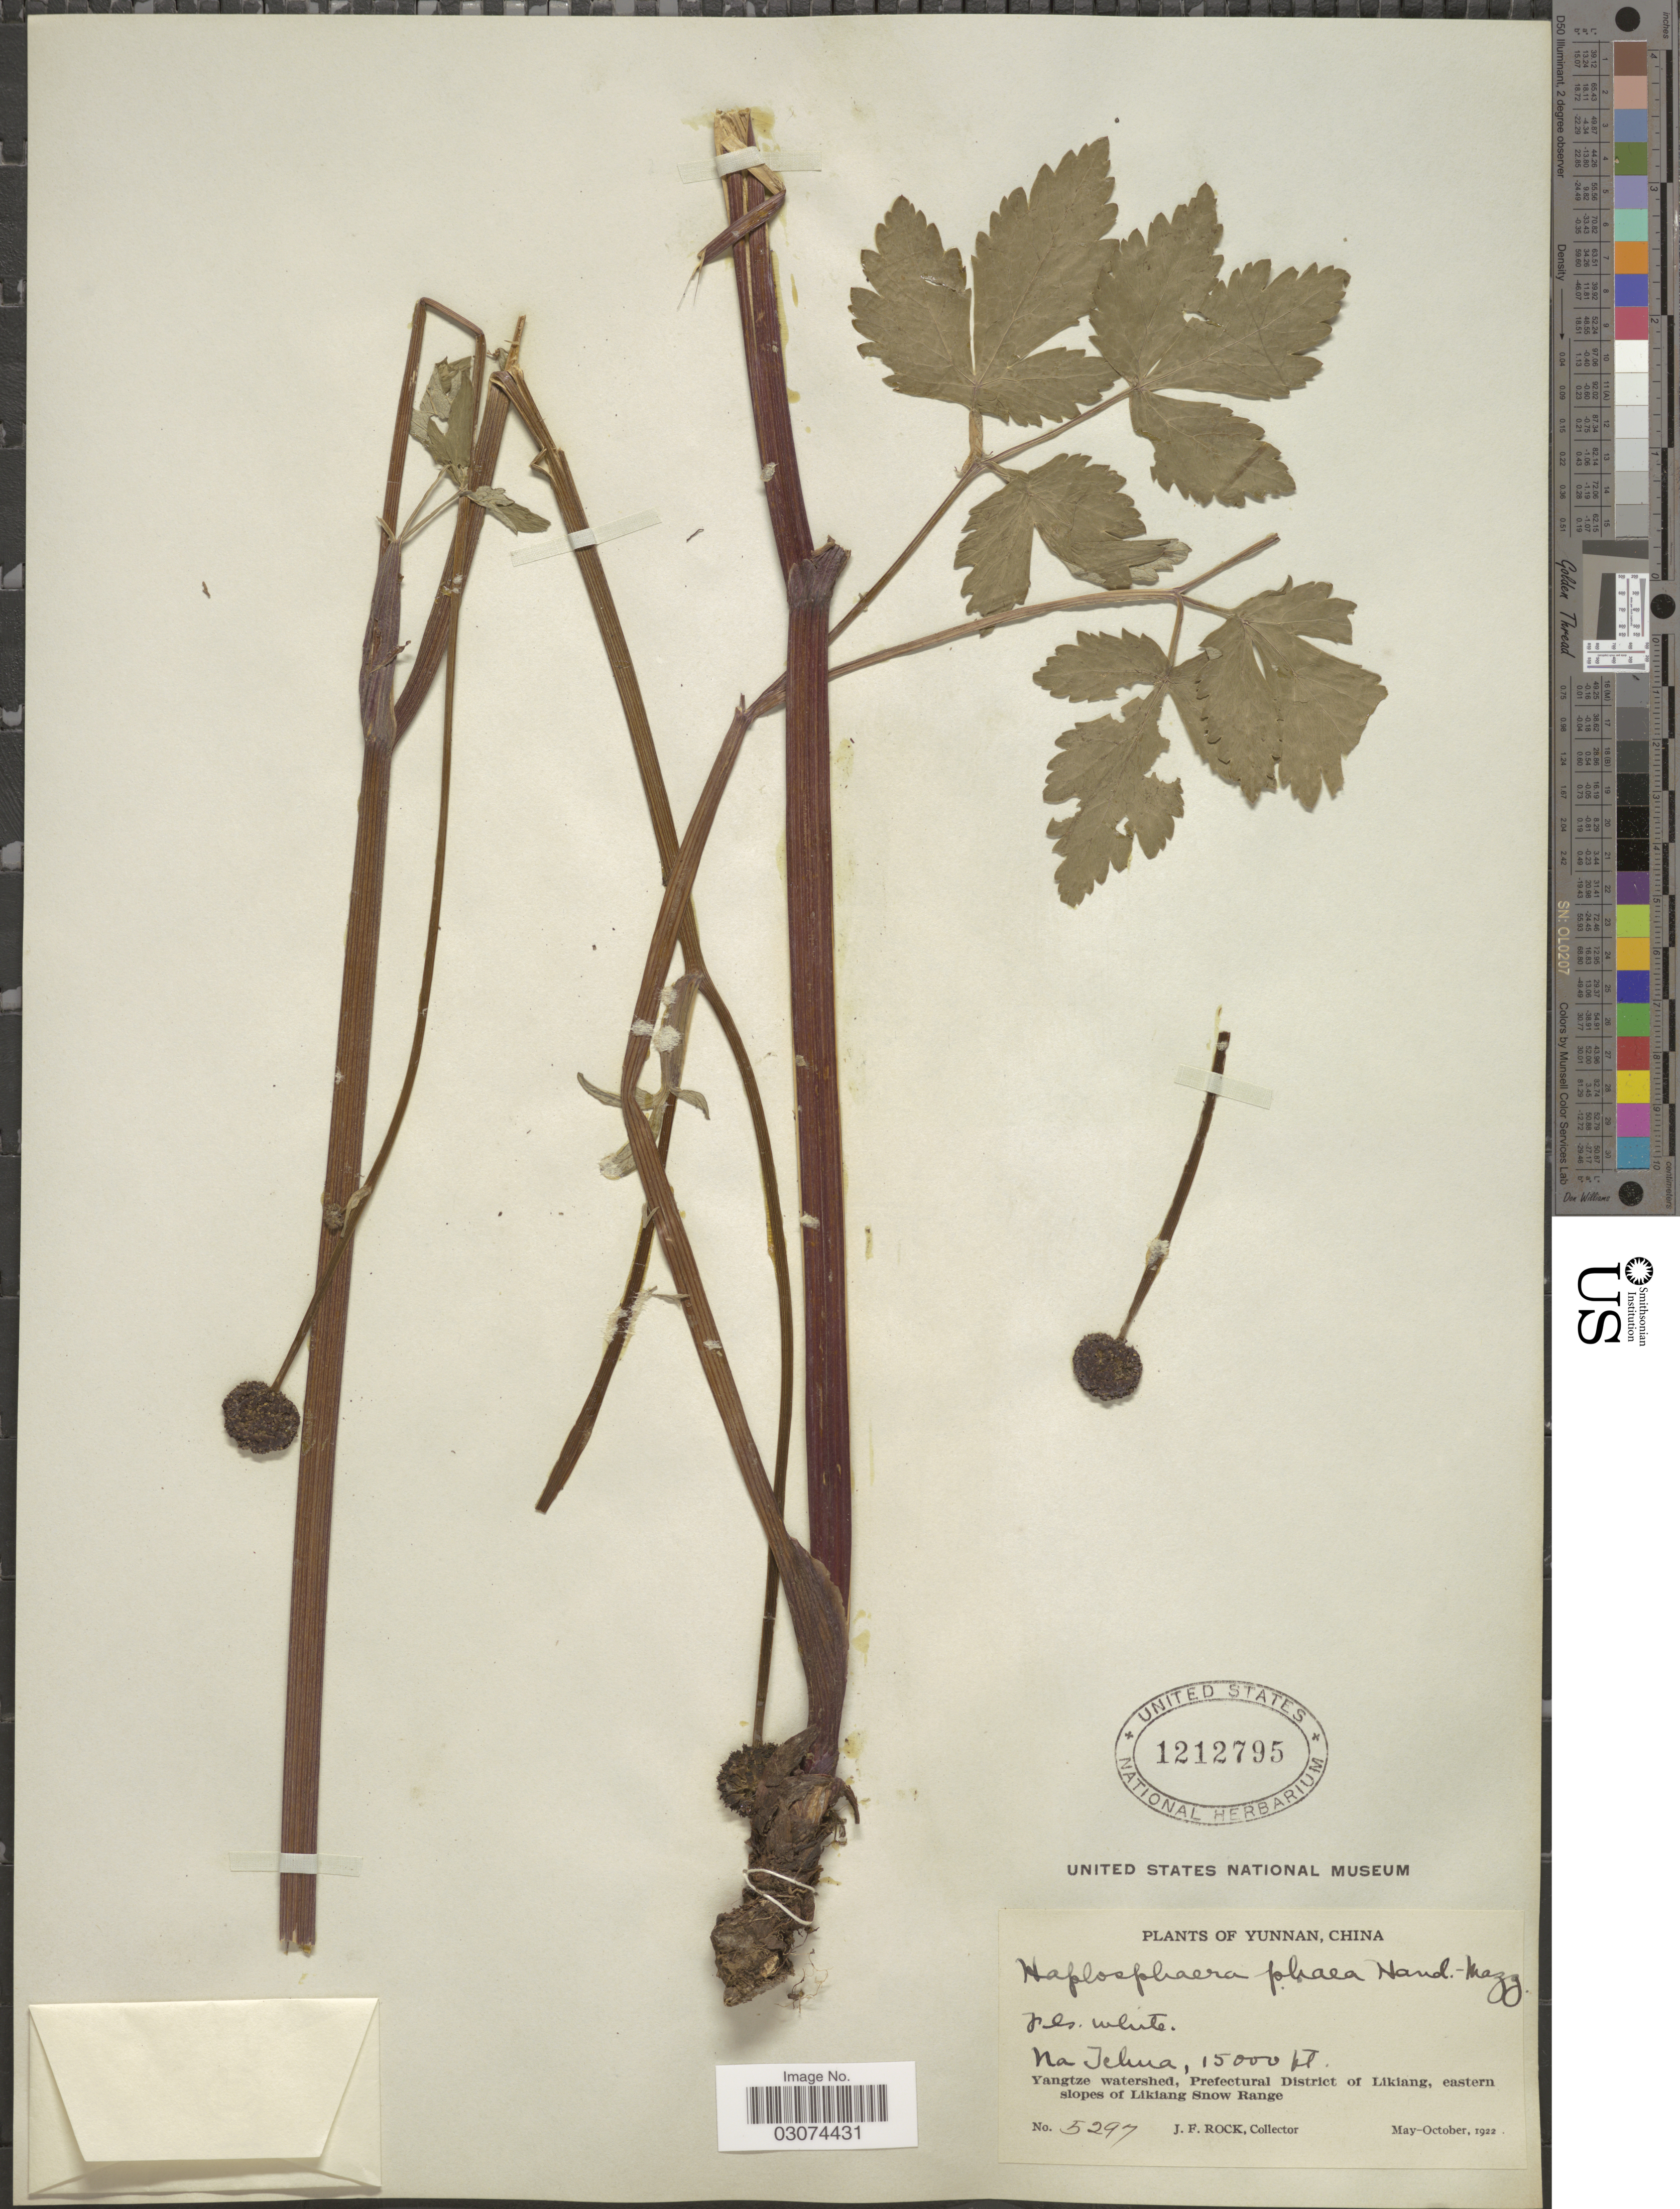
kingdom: Plantae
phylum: Tracheophyta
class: Magnoliopsida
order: Apiales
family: Apiaceae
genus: Haplosphaera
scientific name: Haplosphaera phaea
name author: Hand.-Mazz.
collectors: J. Rock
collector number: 5297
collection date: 1922-05/1922-10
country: China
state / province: Yunnan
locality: Na Tehua. Yangtze watershed, Prefectural District of Likiang, eastern slopes of Likiang Snow Range.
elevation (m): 4572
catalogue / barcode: US 1212795